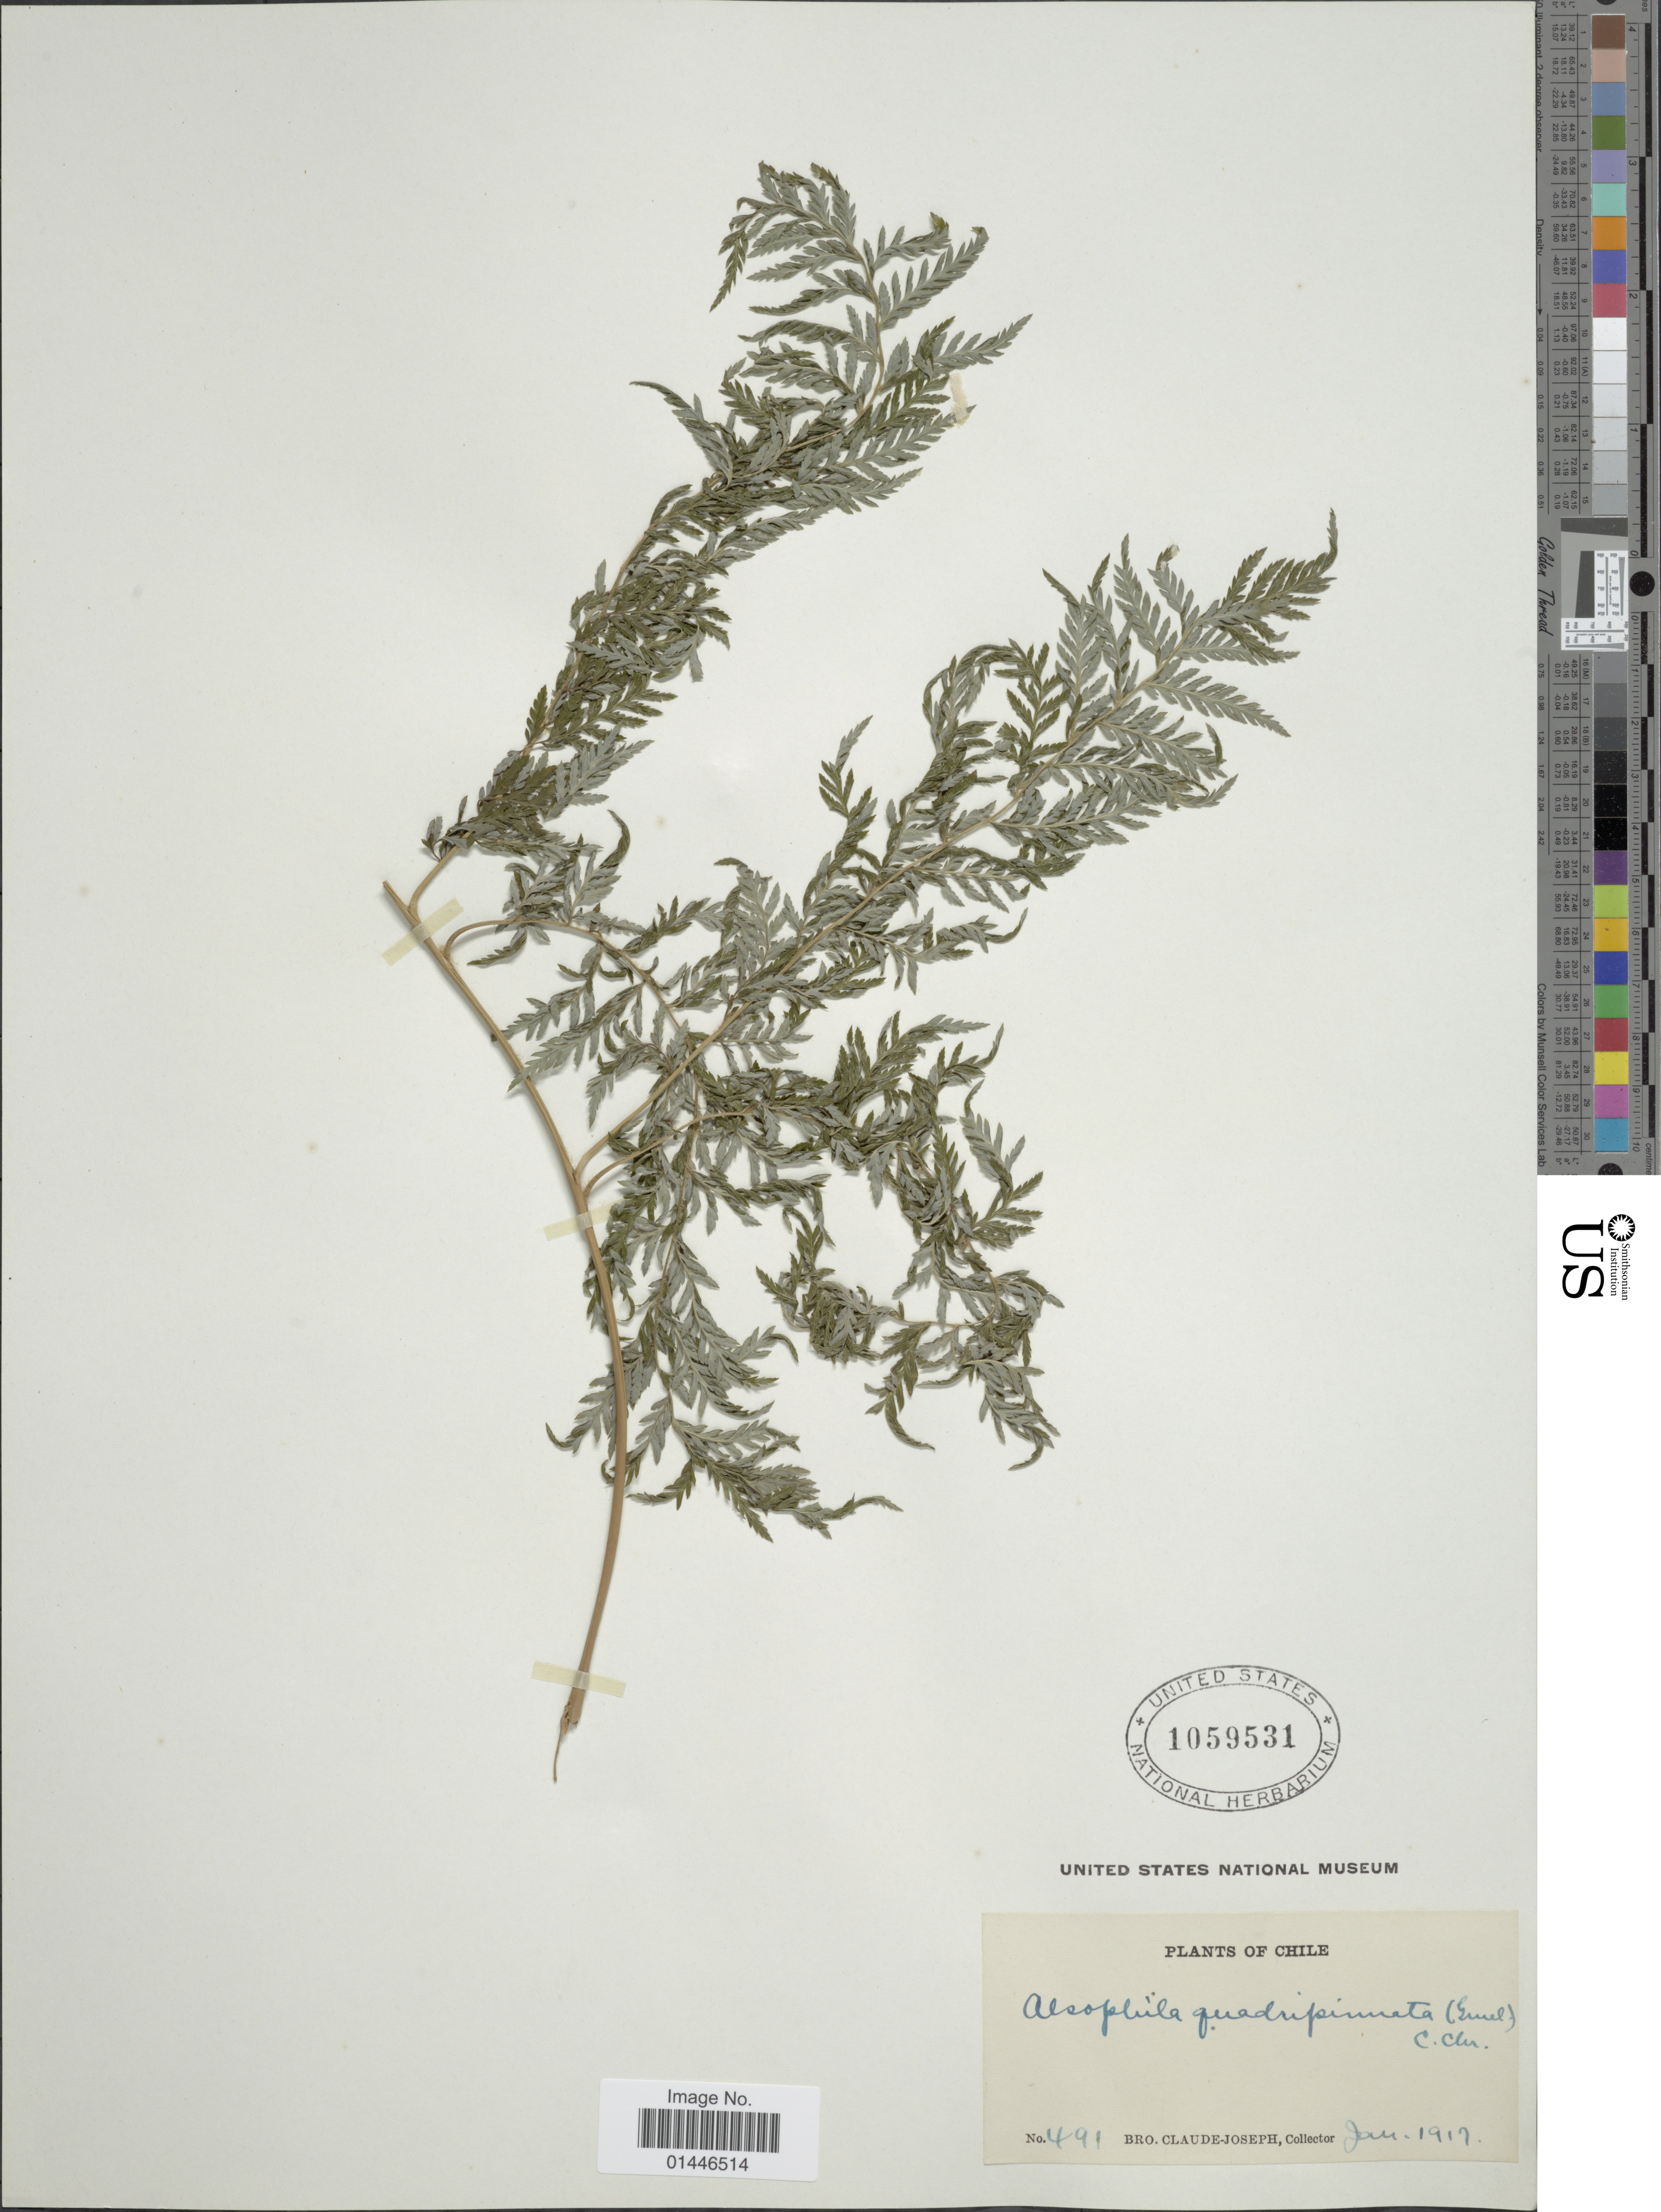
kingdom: Plantae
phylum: Tracheophyta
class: Polypodiopsida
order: Cyatheales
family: Dicksoniaceae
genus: Lophosoria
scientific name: Lophosoria quadripinnata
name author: (J.F. Gmel.) C. Chr.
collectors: Bro. Claude-Joseph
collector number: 491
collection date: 1917-01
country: Chile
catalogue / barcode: US 1059531